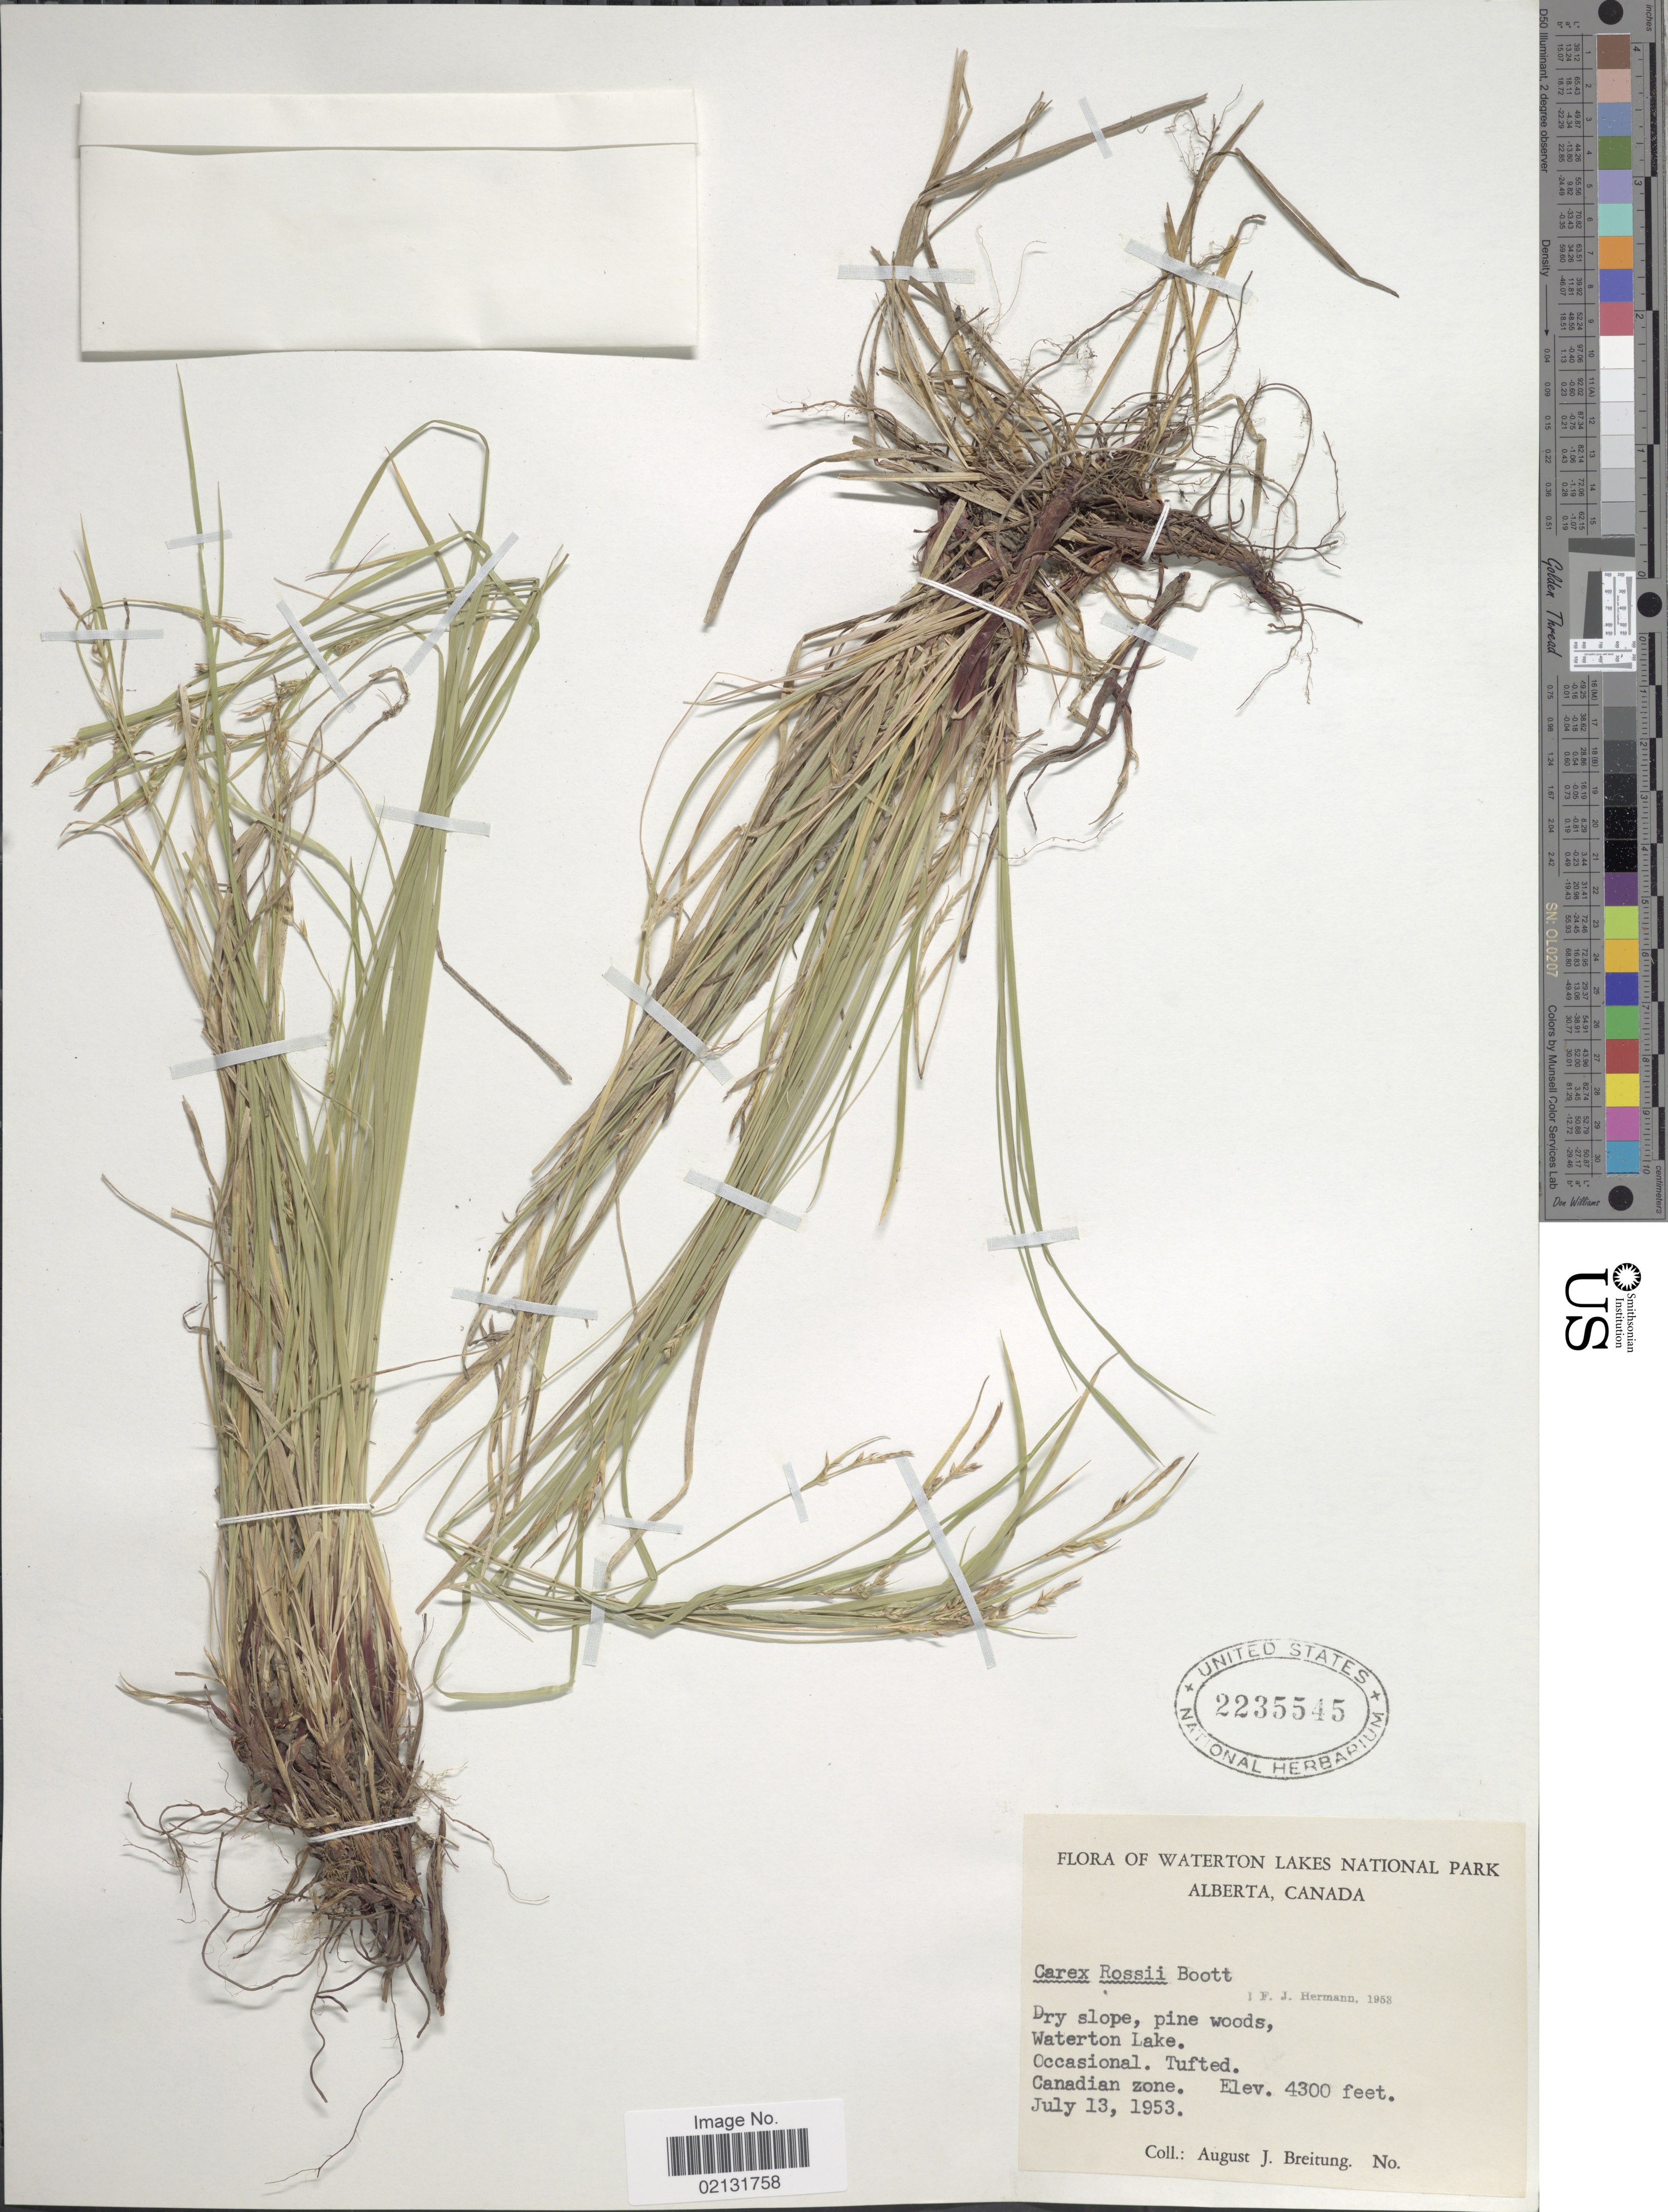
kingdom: Plantae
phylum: Tracheophyta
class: Liliopsida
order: Poales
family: Cyperaceae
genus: Carex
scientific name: Carex rossii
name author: Boott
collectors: A. Breitung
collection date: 1953-07-13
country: Canada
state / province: Alberta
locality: Waterton Lakes National Park, dry slope, Waterton Lake, Canadian Zone.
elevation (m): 1311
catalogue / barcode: US 2235545